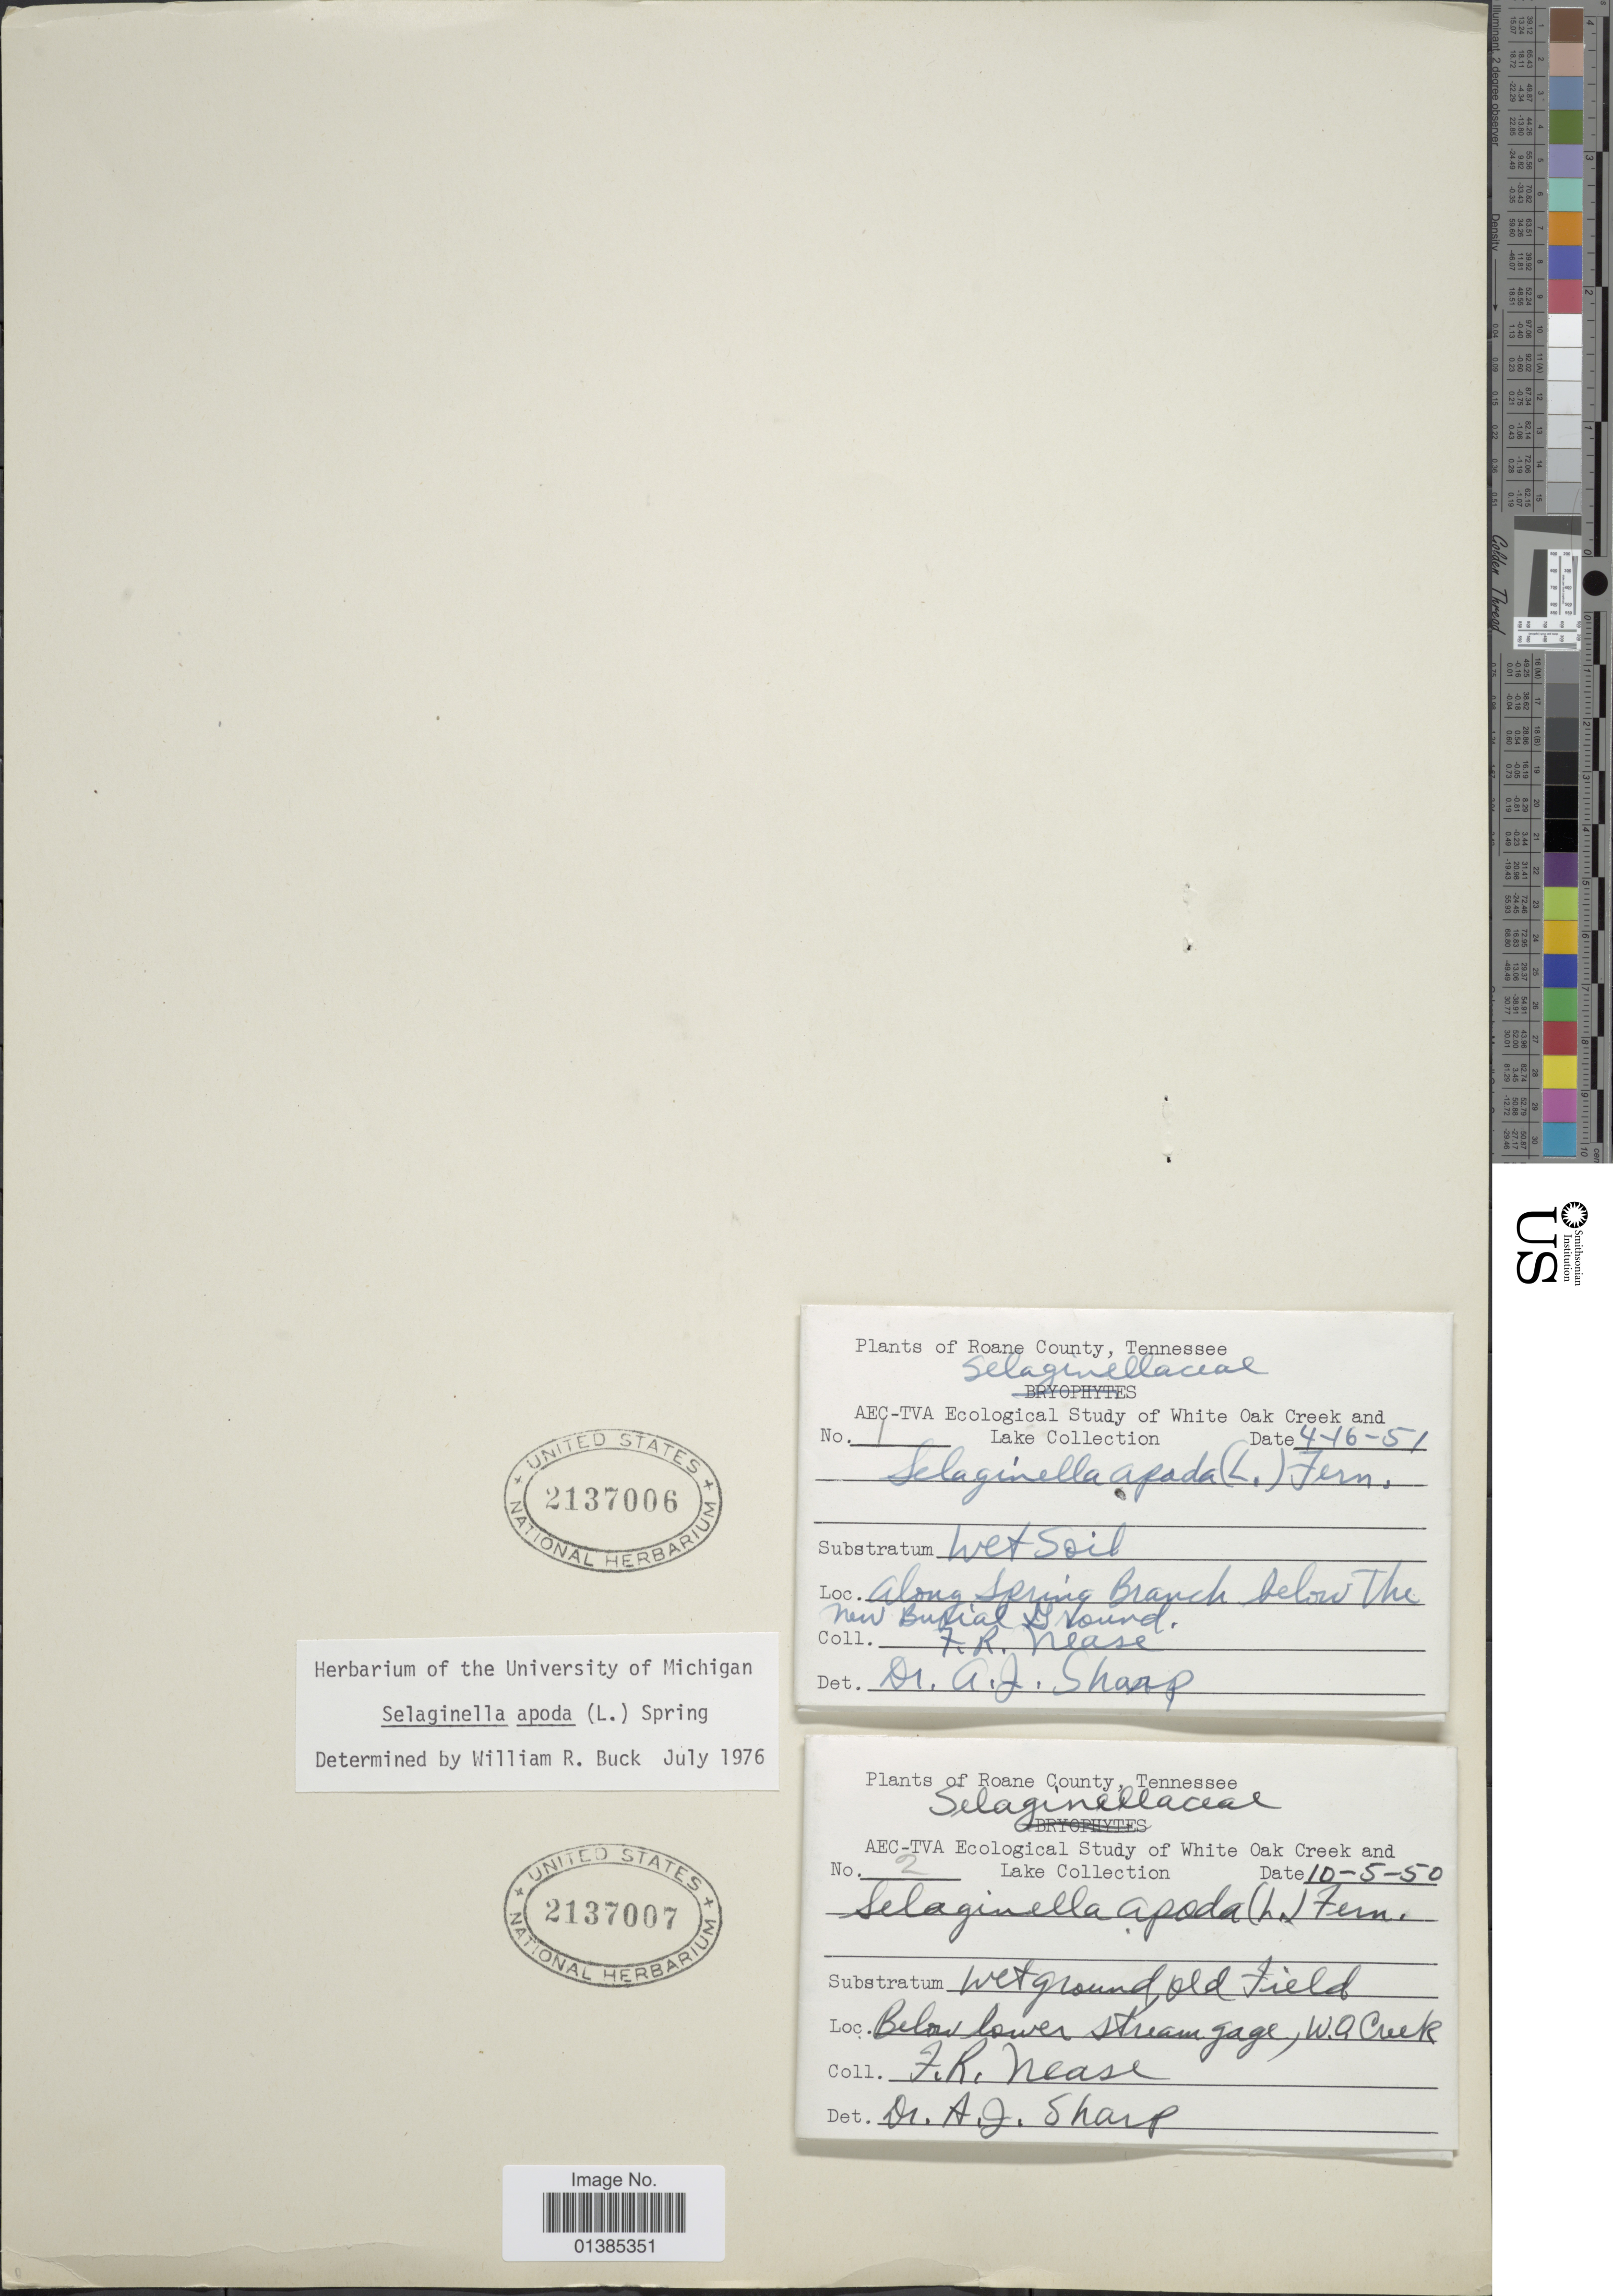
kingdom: Plantae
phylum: Tracheophyta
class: Lycopodiopsida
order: Selaginellales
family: Selaginellaceae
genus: Selaginella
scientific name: Selaginella apus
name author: Spring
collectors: F. Nease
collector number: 1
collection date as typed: Transcribed d/m/y: 16/4/51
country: United States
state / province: Tennessee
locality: Roane County. AEC-TVA Ecological Study of White Oak Creek and Lake Collection. Along Spring Branch below The New Burial Ground.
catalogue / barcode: US 2137006